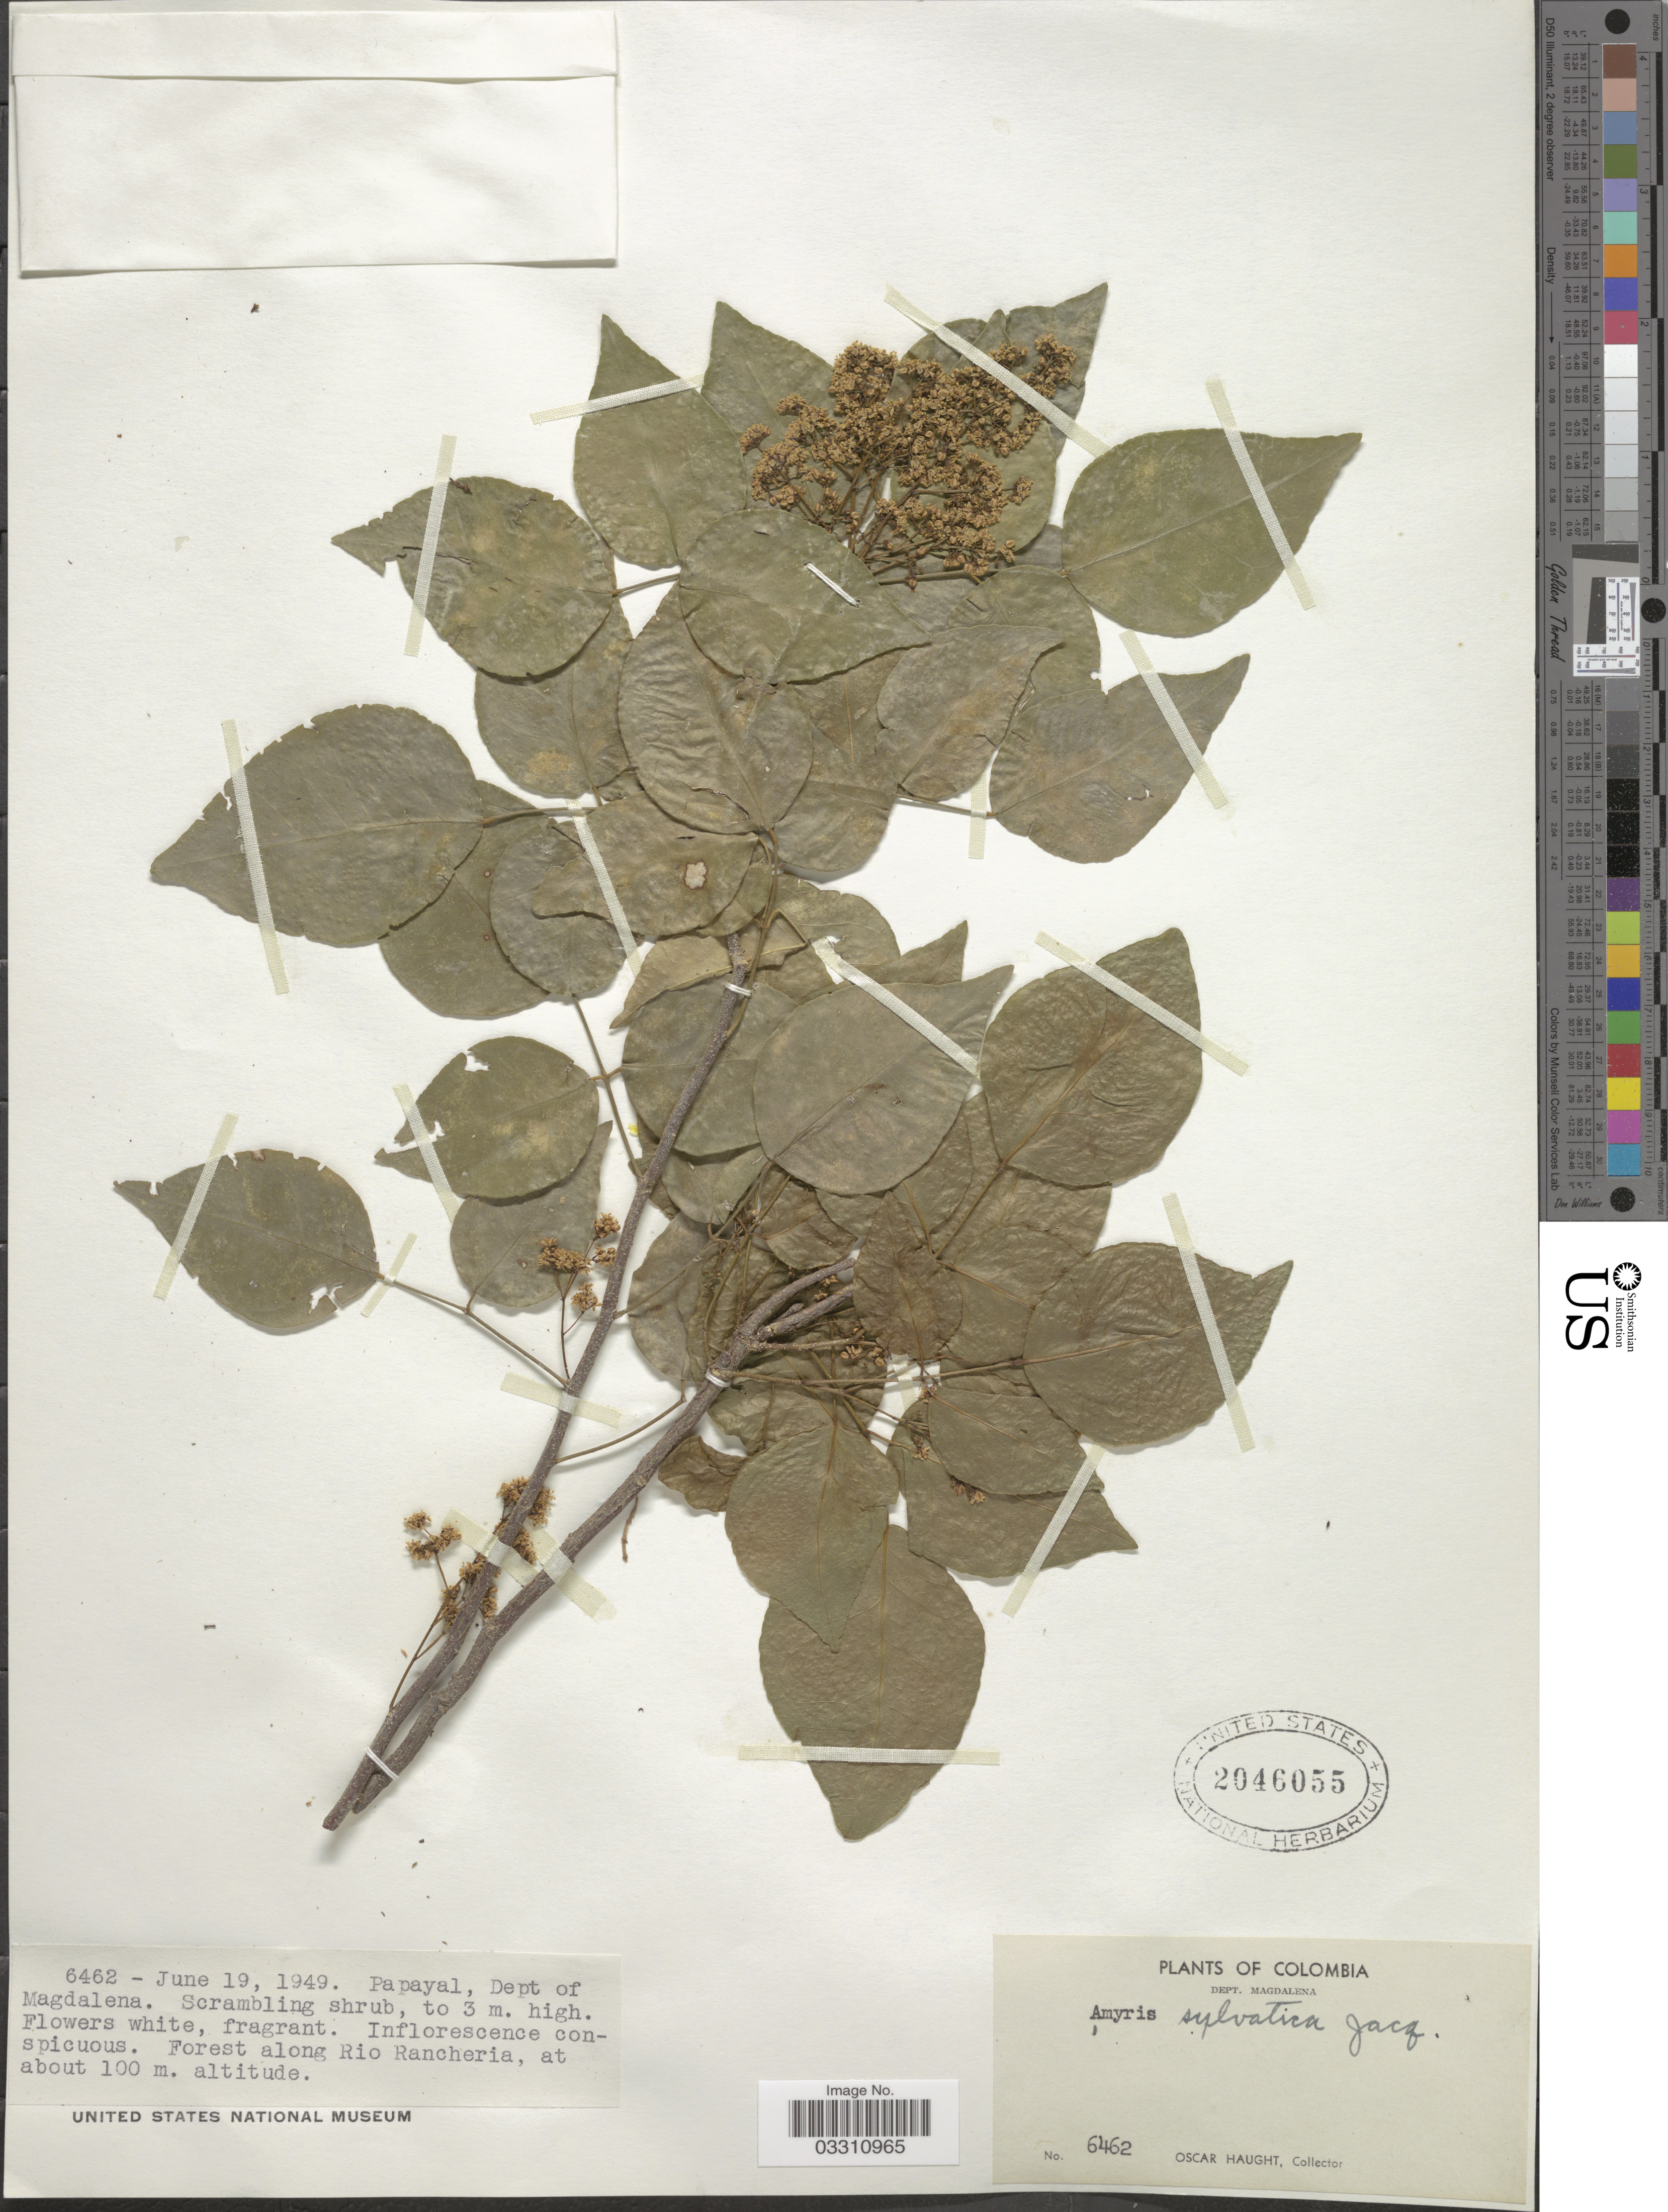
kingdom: Plantae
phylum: Tracheophyta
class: Magnoliopsida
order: Sapindales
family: Rutaceae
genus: Amyris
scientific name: Amyris sylvatica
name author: Jacq.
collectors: O. L. Haught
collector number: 6462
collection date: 1949-06-19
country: Colombia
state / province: Magdalena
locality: Papayal, Dept of Magdalena, Forest along Rio Rancheria.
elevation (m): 100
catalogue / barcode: US 2046055